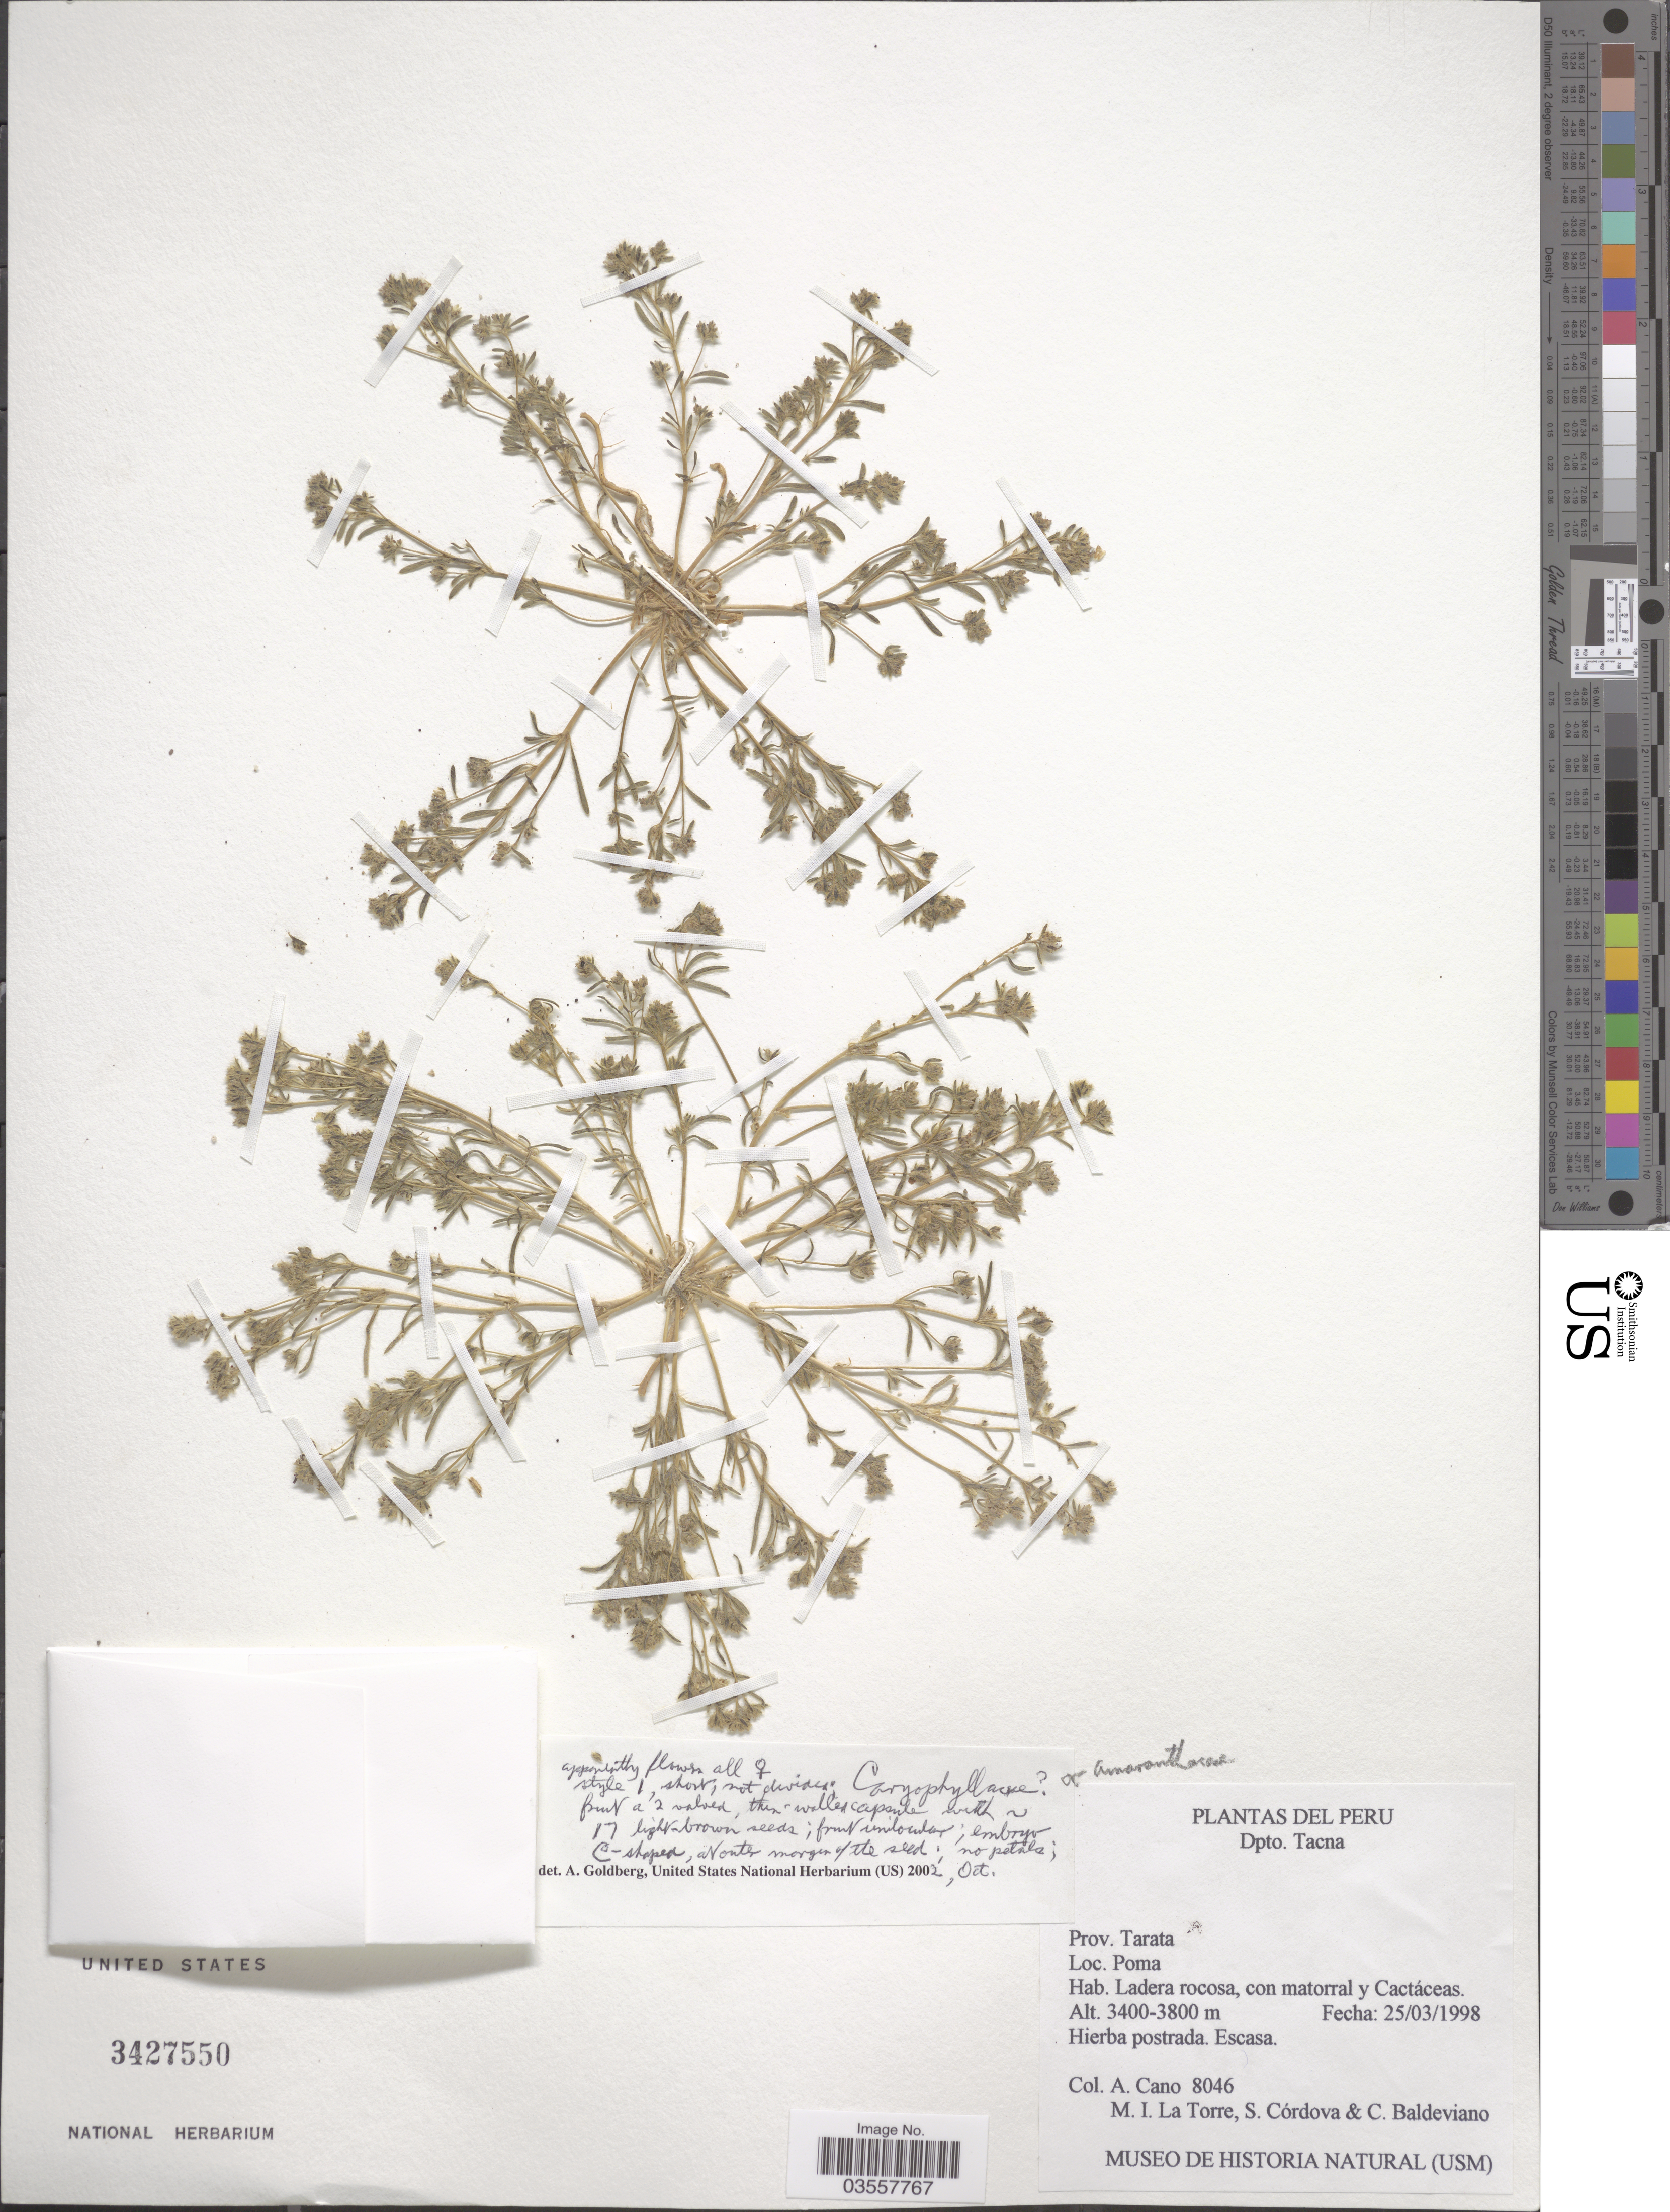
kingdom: Plantae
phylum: Tracheophyta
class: Magnoliopsida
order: Caryophyllales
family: Caryophyllaceae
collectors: A. Cano, M. La Torre, S. Cordova & C. Baldeviano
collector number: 8046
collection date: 1998-03-25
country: Peru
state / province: Tacna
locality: Dpto. Tacna. Prov. Tarata. Poma.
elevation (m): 3400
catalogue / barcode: US 3427550